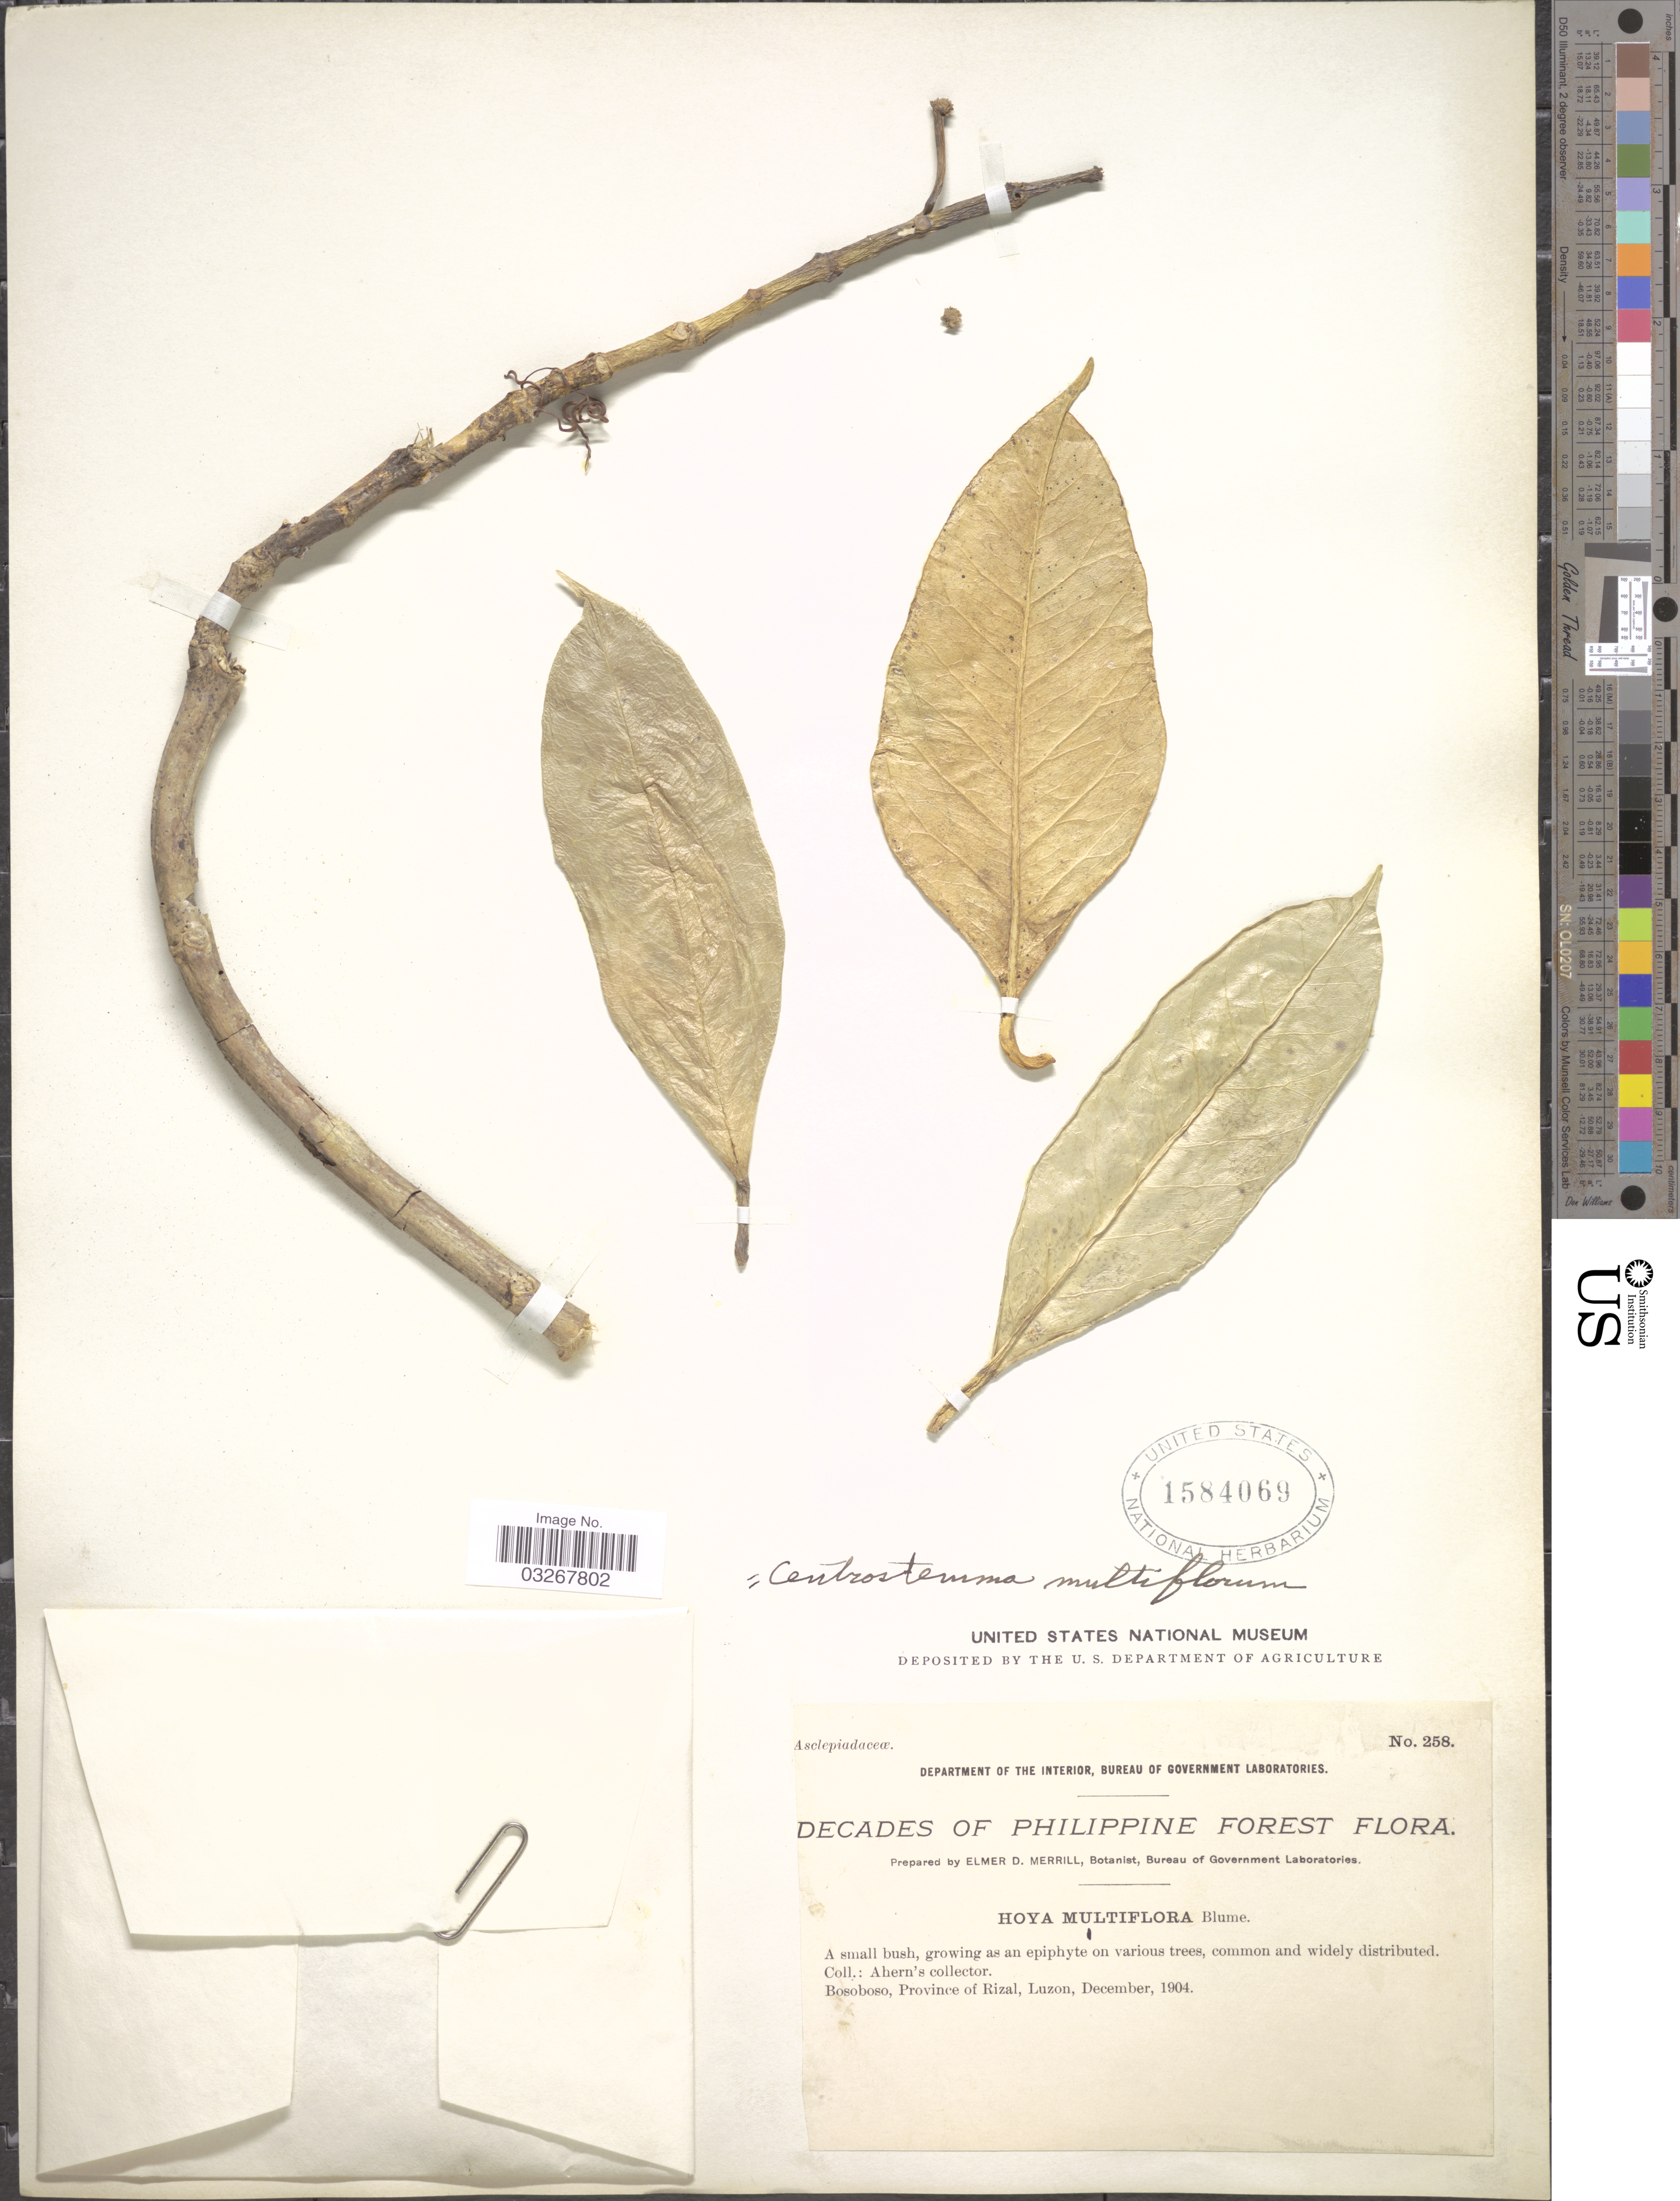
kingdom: Plantae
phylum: Tracheophyta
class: Magnoliopsida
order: Gentianales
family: Apocynaceae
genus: Centrostemma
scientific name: Centrostemma multiflorum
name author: (Blume) Decne.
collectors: Ahern's collector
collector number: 258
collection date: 1904-12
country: Philippines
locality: Bosoboso, Province of Rizal, Luzon.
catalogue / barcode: US 1584069